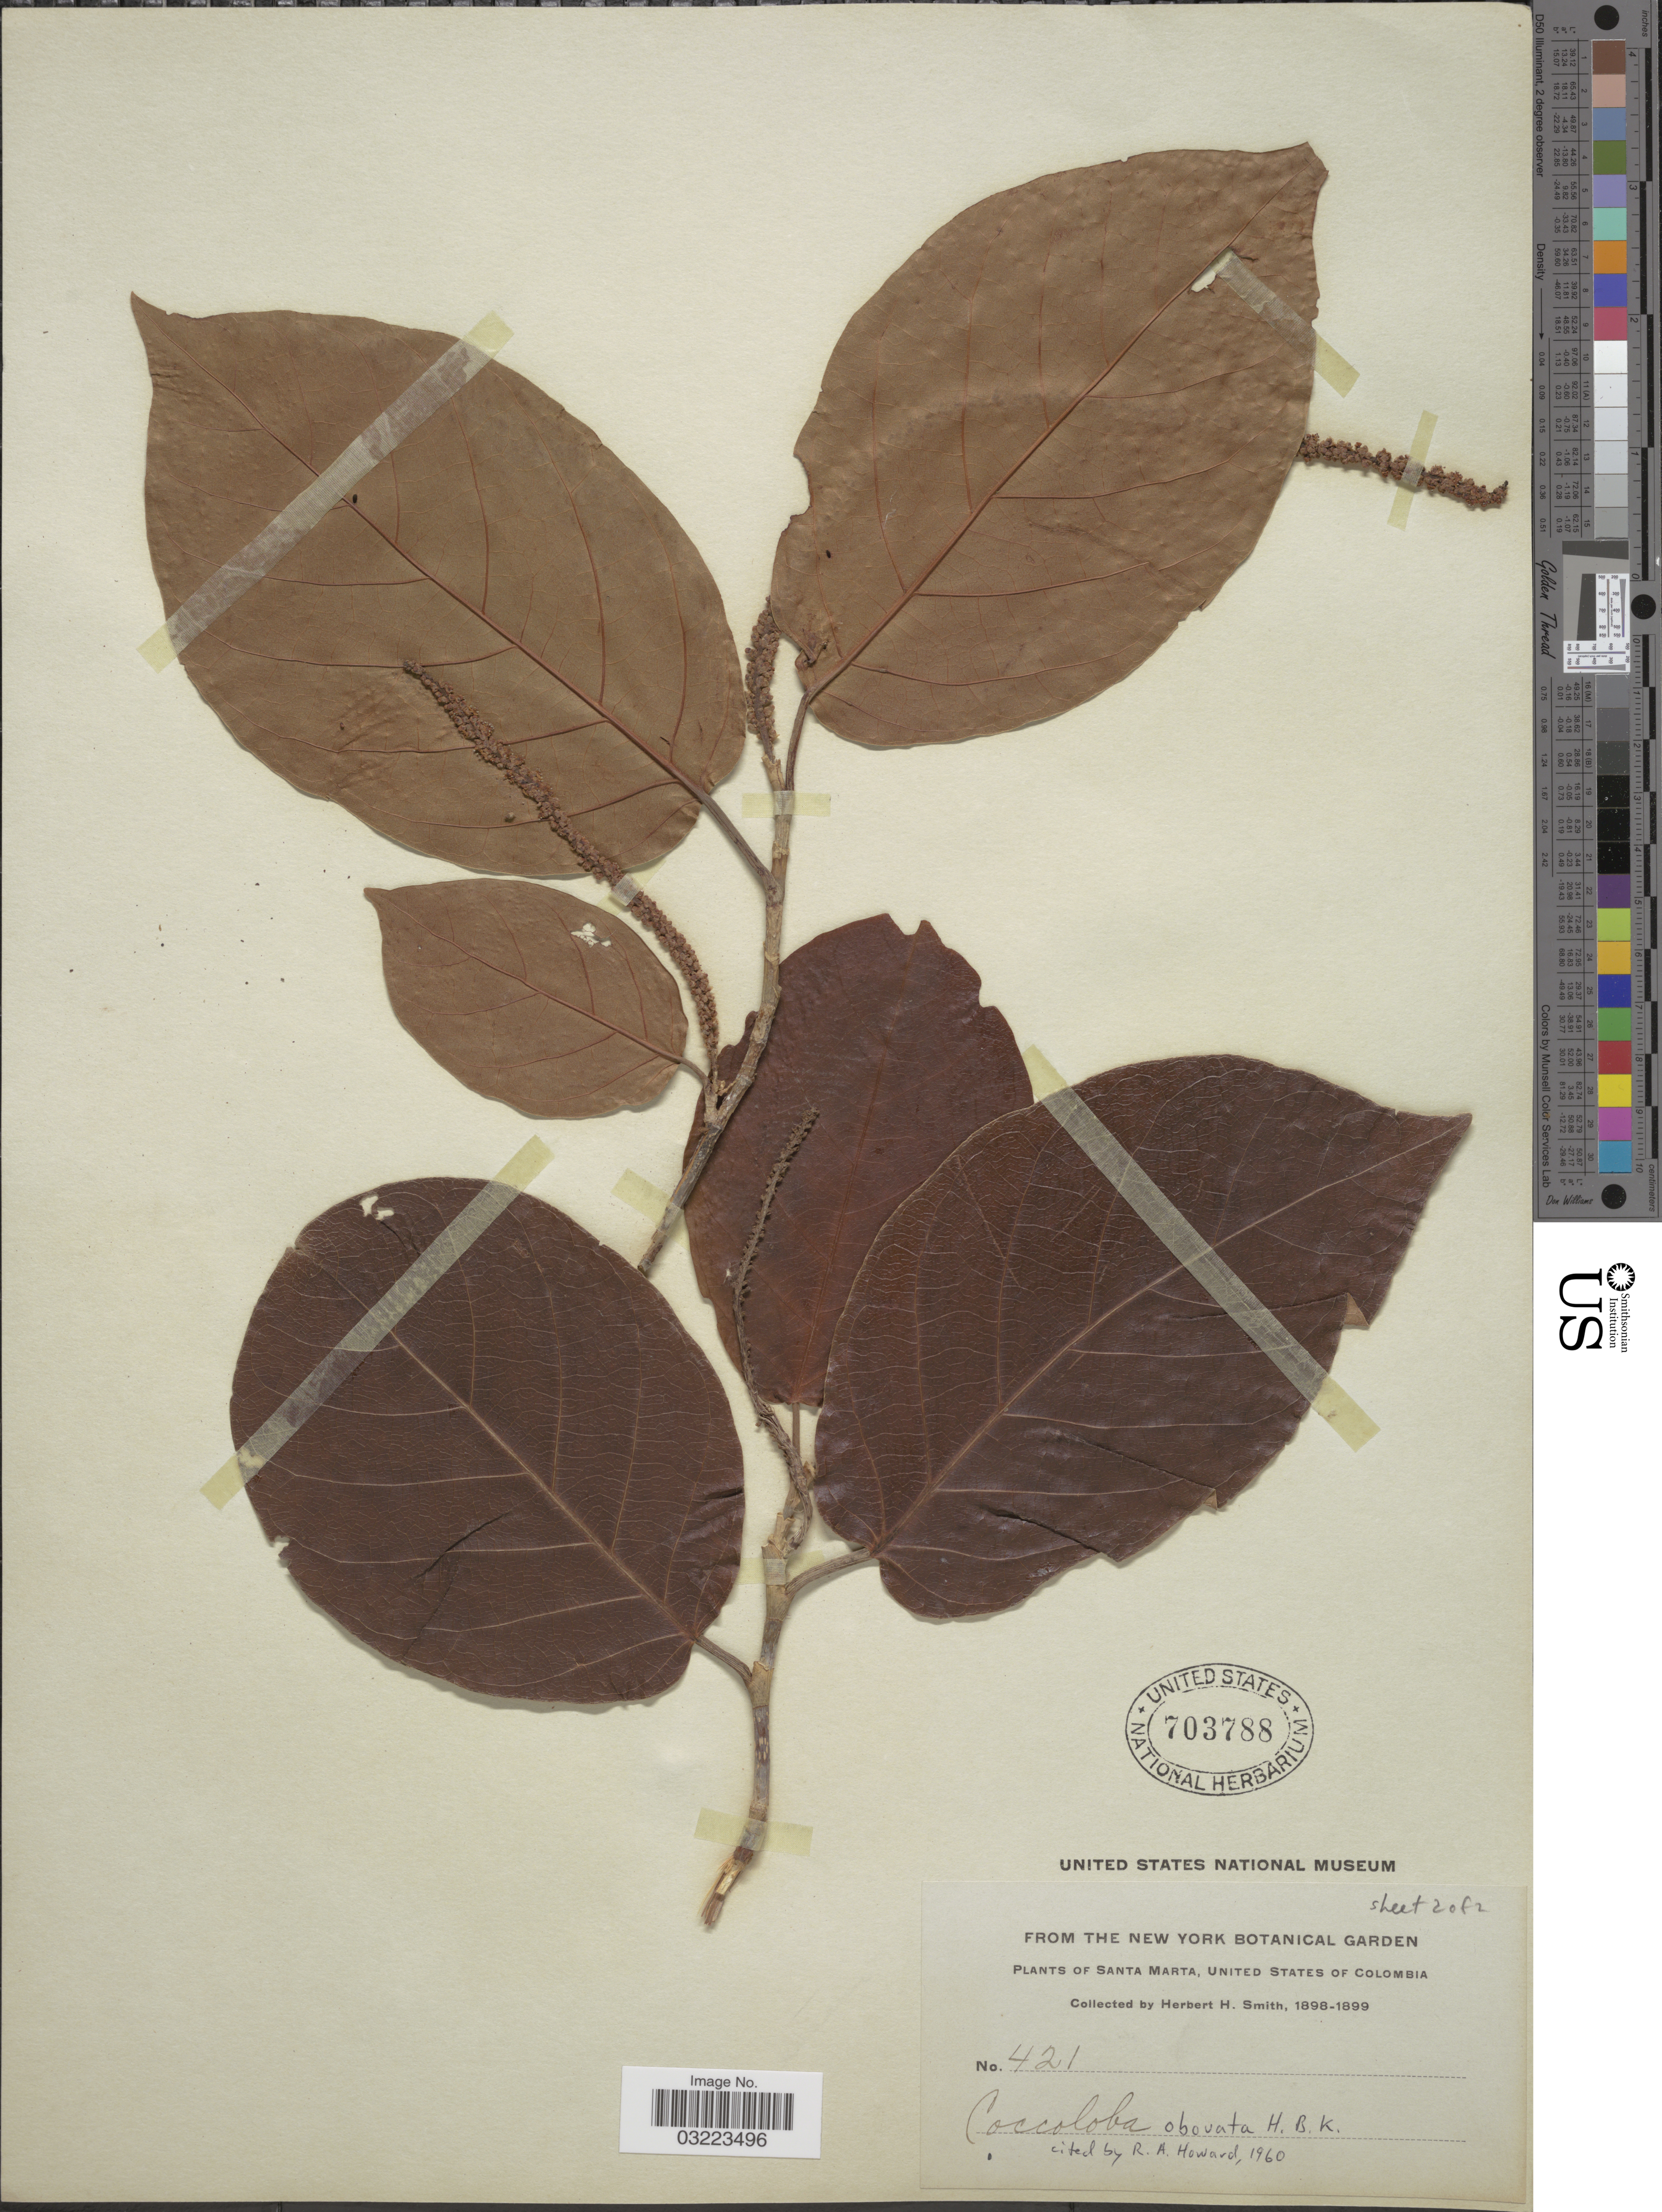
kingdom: Plantae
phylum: Tracheophyta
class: Magnoliopsida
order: Caryophyllales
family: Polygonaceae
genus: Coccoloba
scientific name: Coccoloba obovata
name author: Kunth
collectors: Herbert H. Smith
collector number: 421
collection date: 1898/1901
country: Colombia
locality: Santa Marta, United States of Colombia.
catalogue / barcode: US 703788